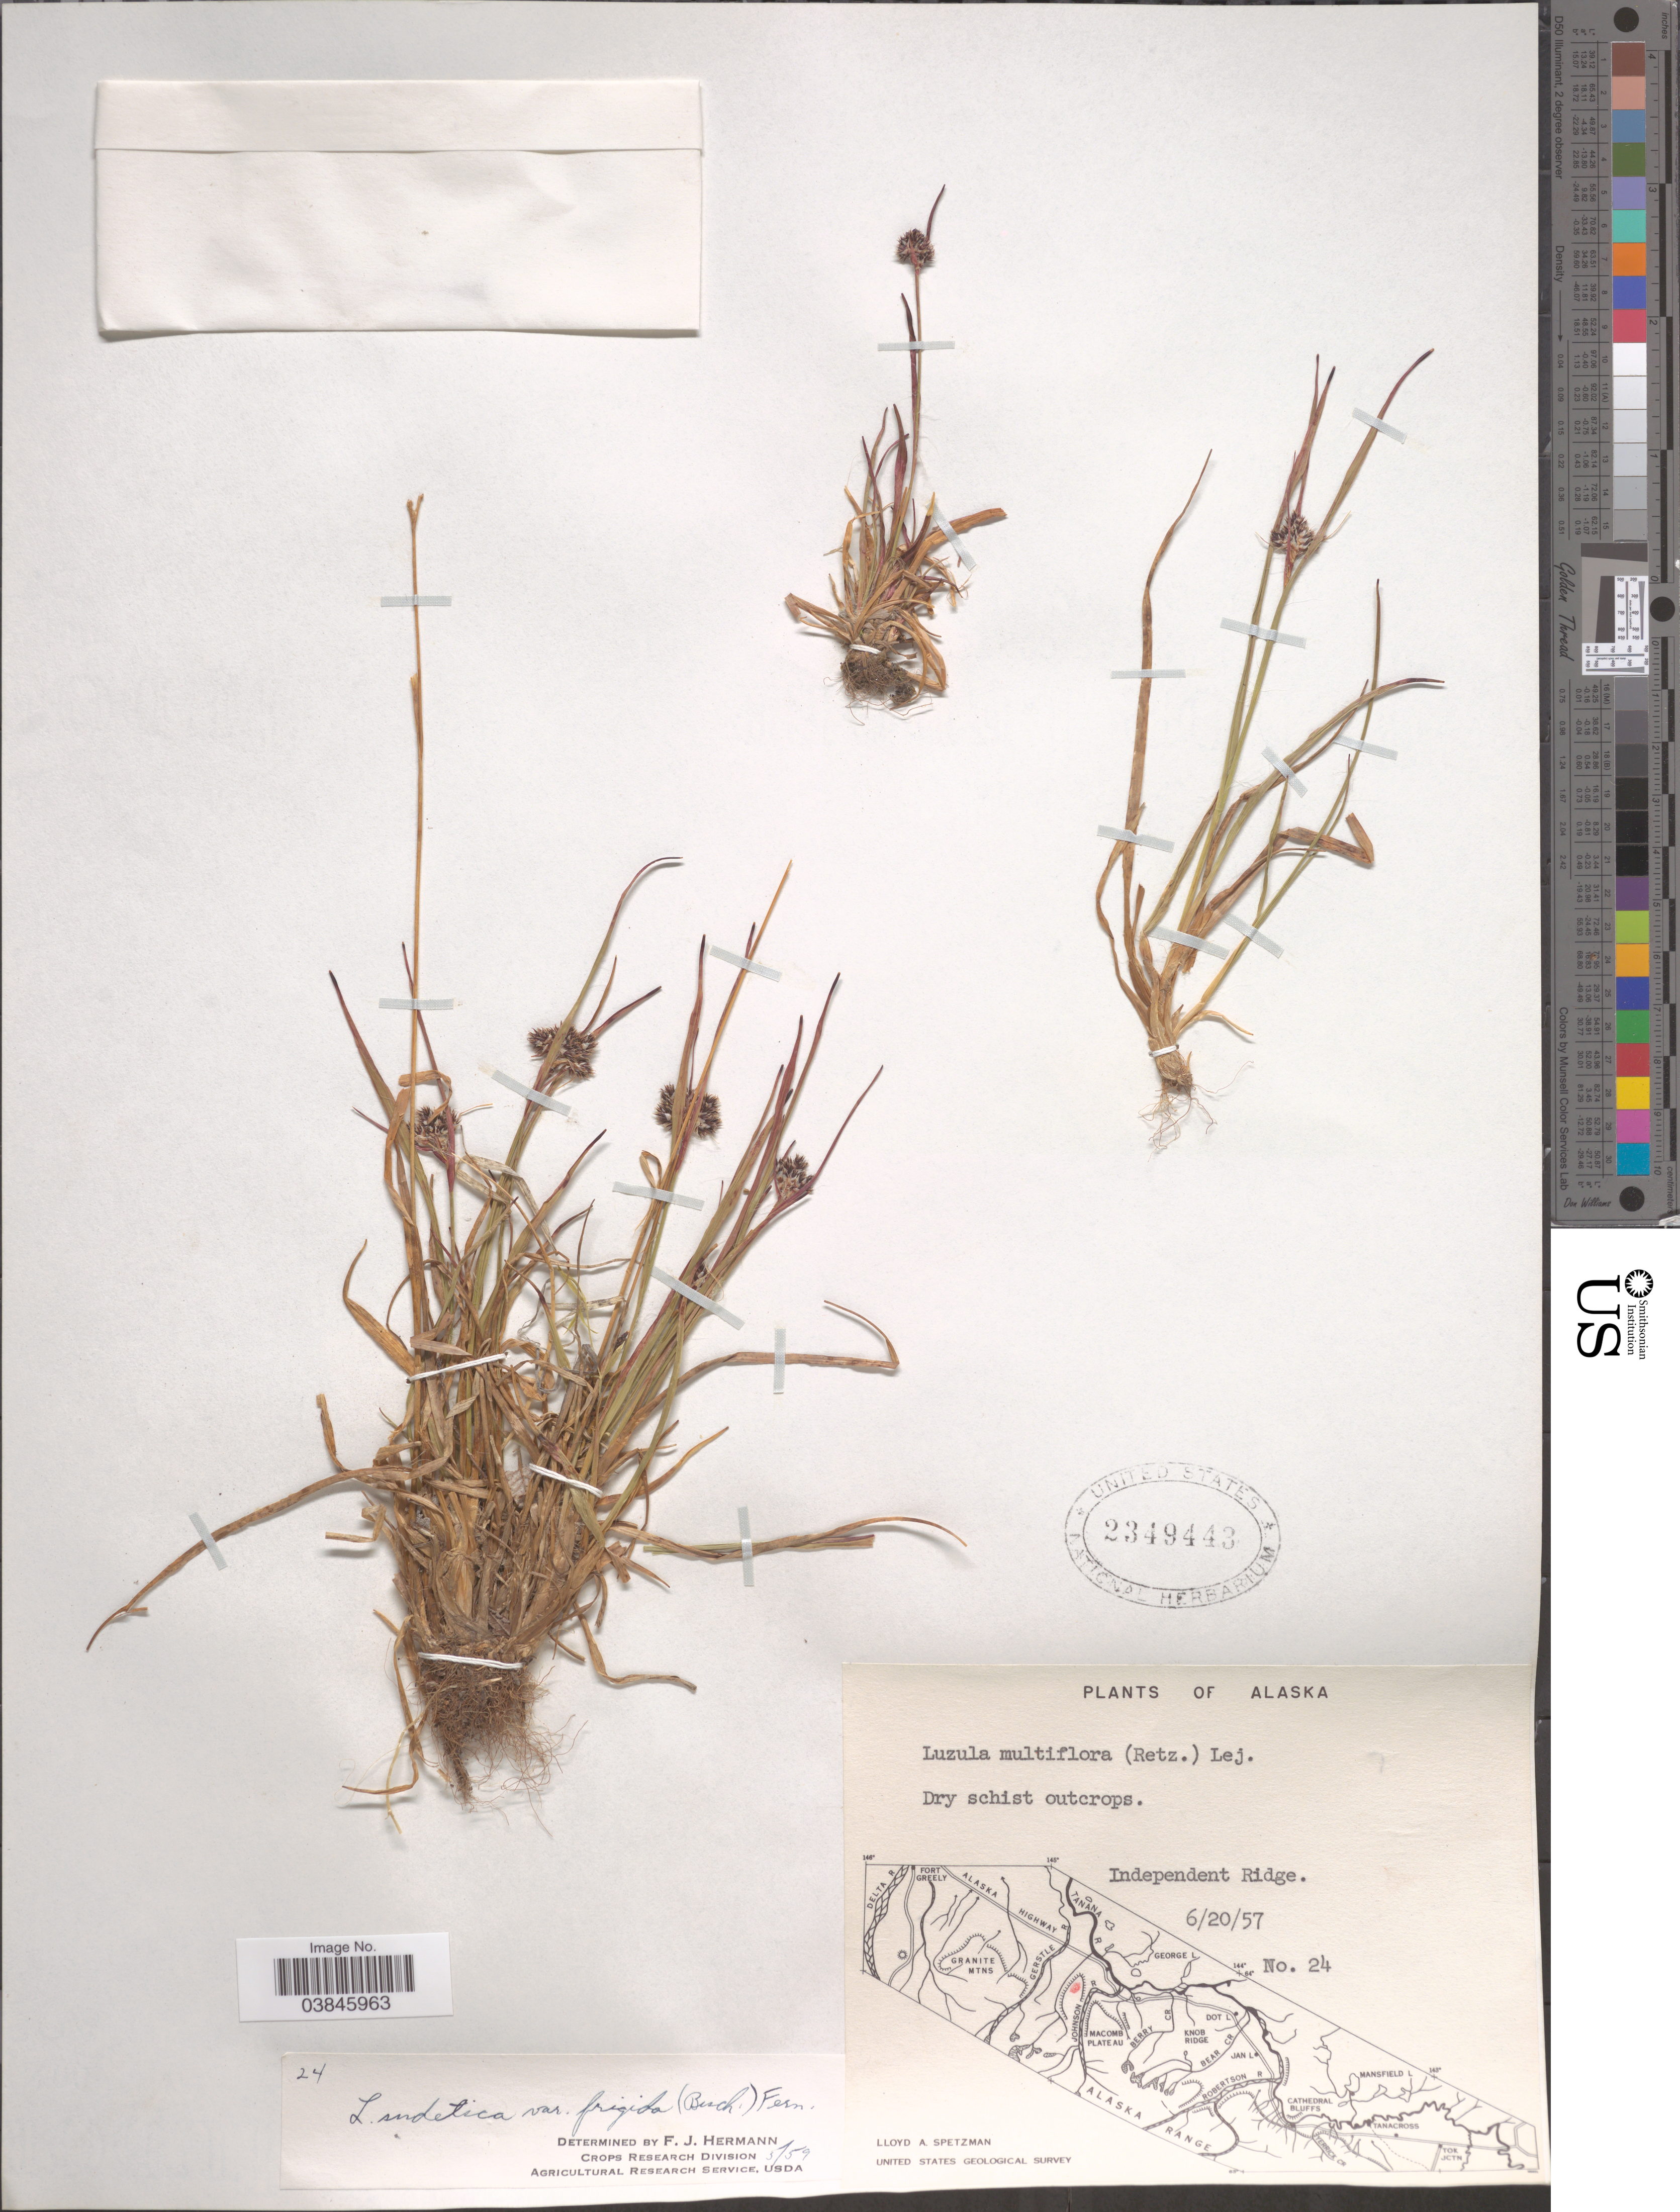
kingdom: Plantae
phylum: Tracheophyta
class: Liliopsida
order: Poales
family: Juncaceae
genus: Luzula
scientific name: Luzula multiflora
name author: (Ehrh.) Lej.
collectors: L. Spetzman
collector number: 24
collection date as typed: Transcribed d/m/y: 20/6/57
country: United States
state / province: Alaska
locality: Independent Ridge.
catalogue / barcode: US 2349443